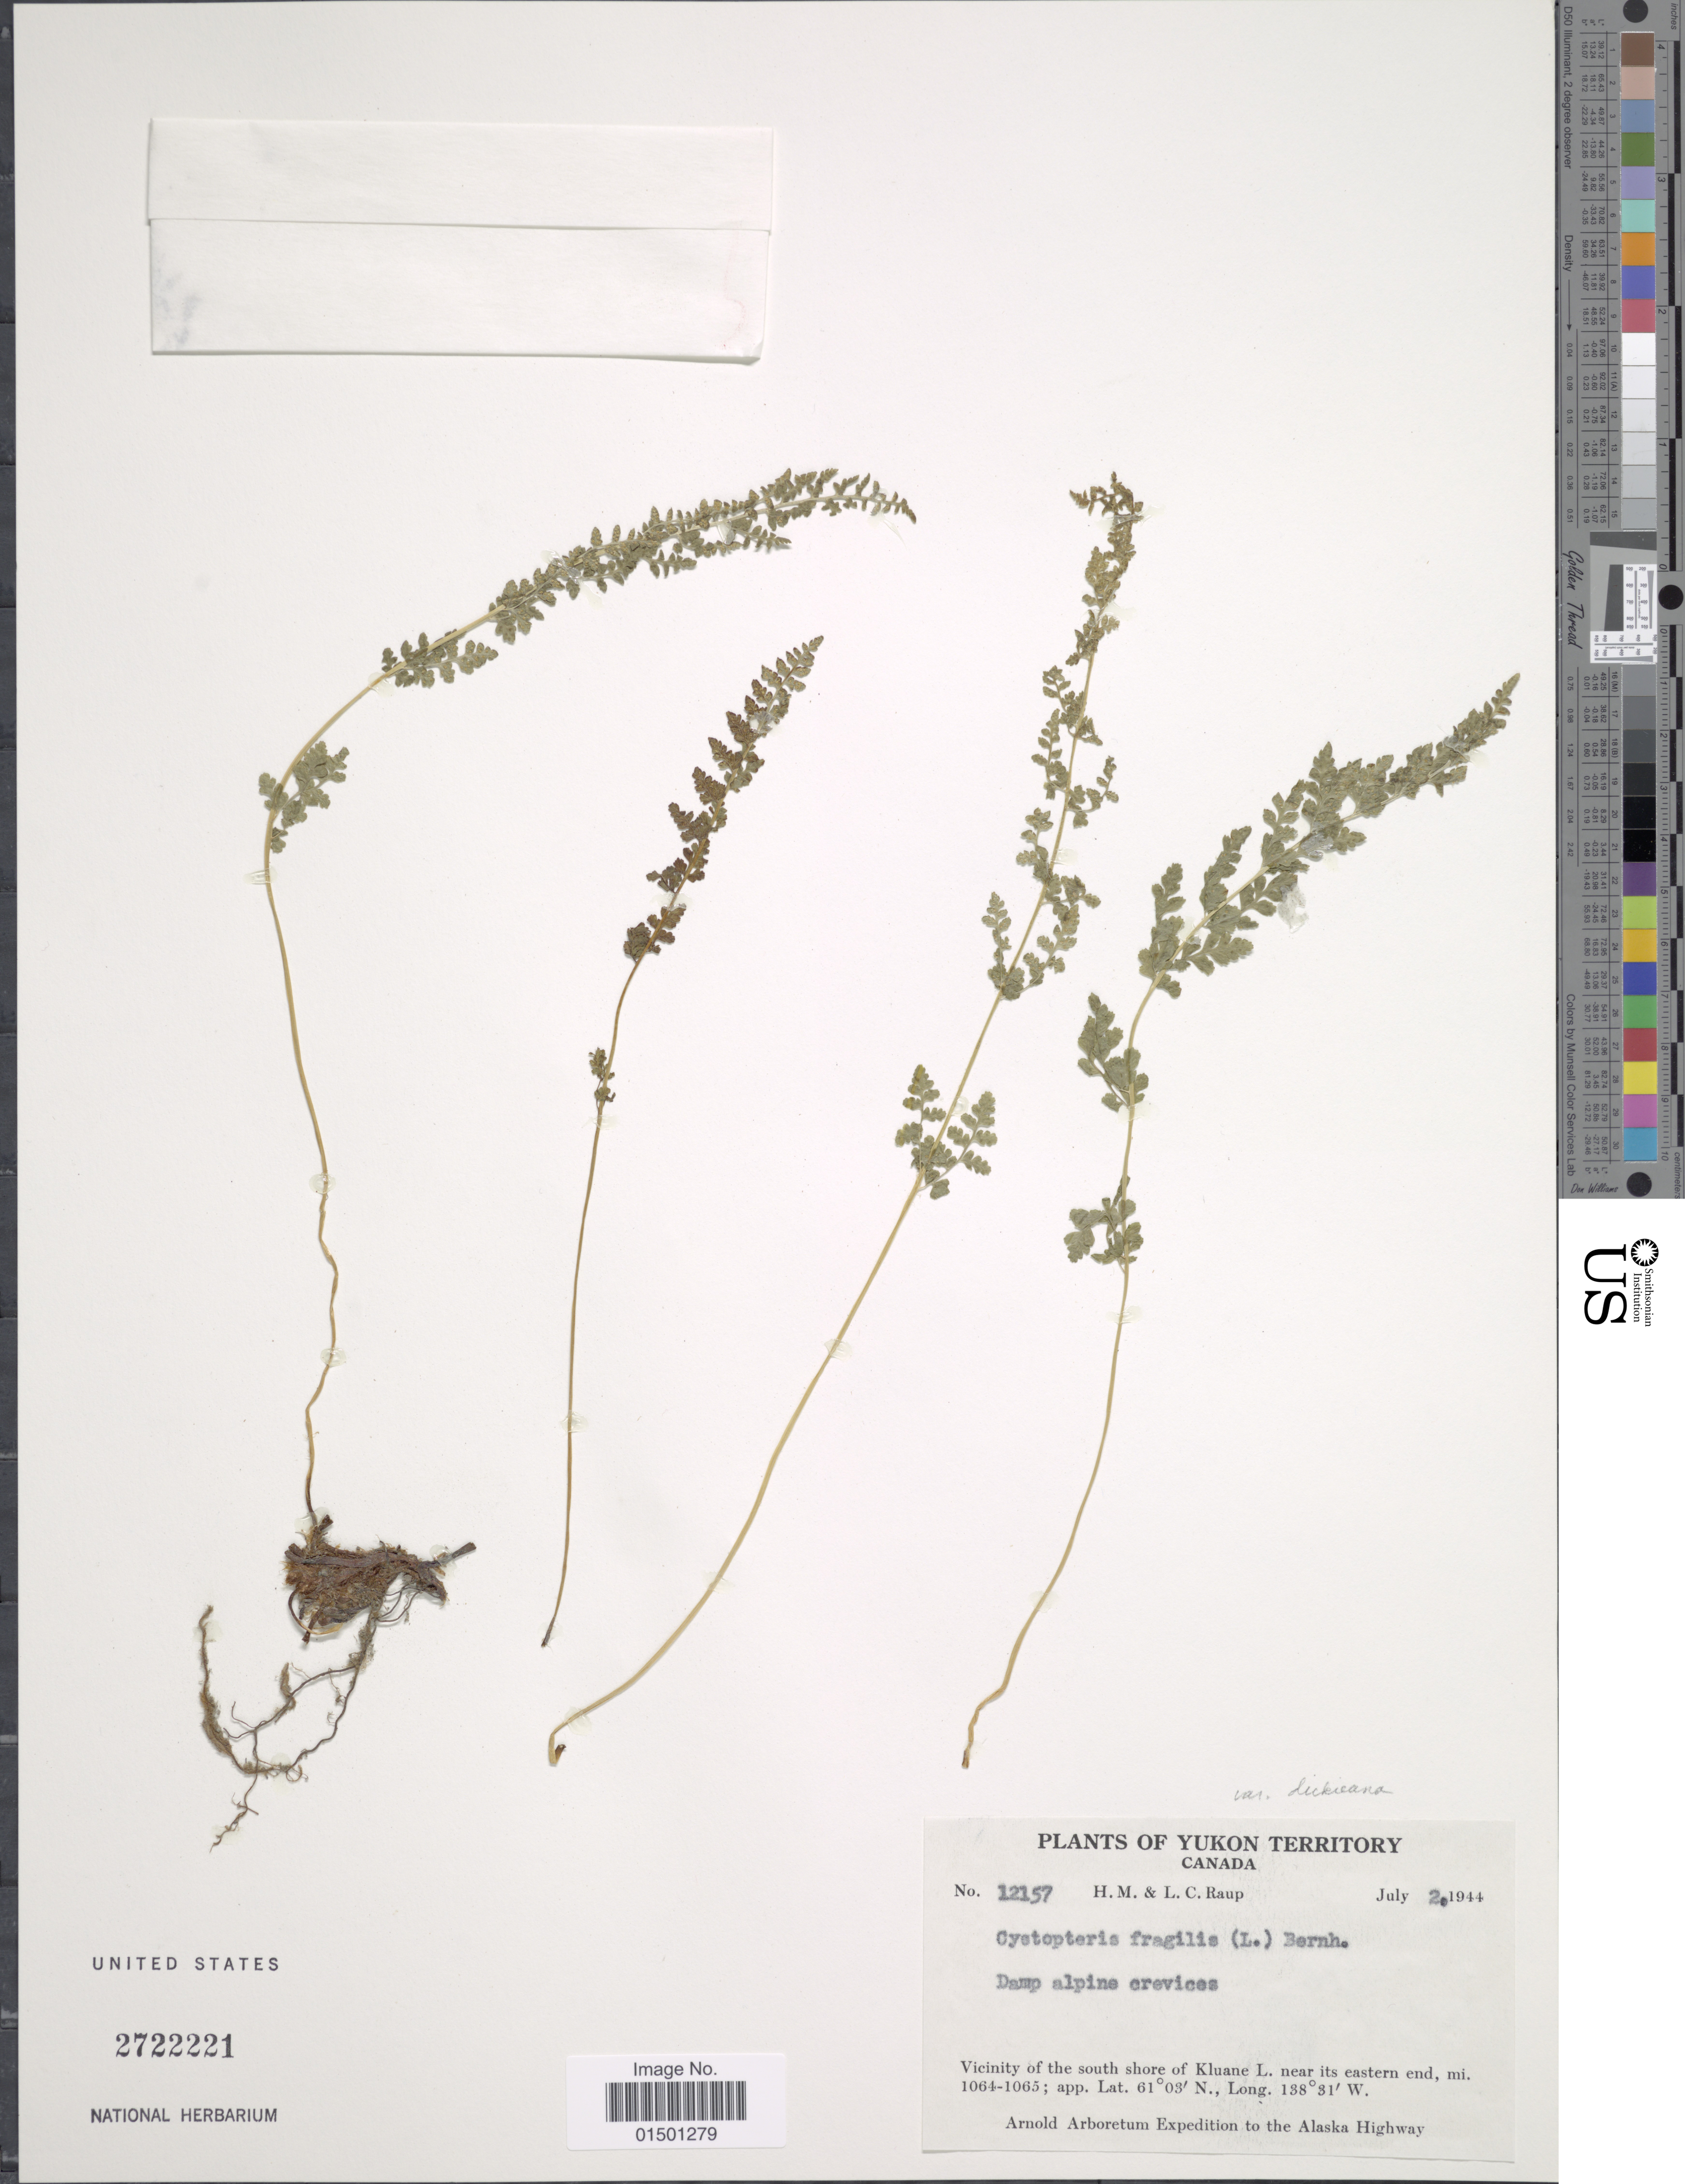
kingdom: Plantae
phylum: Tracheophyta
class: Polypodiopsida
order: Polypodiales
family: Cystopteridaceae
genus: Cystopteris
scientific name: Cystopteris fragilis var. dickieana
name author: B. Boivin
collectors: H. Raup & L. Raup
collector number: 12157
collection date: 1944-07-02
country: Canada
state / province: Yukon Territory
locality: Vicinity of the south shore of Kluane L. near its eastern end, mi. 1064-1065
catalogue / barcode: US 2722221